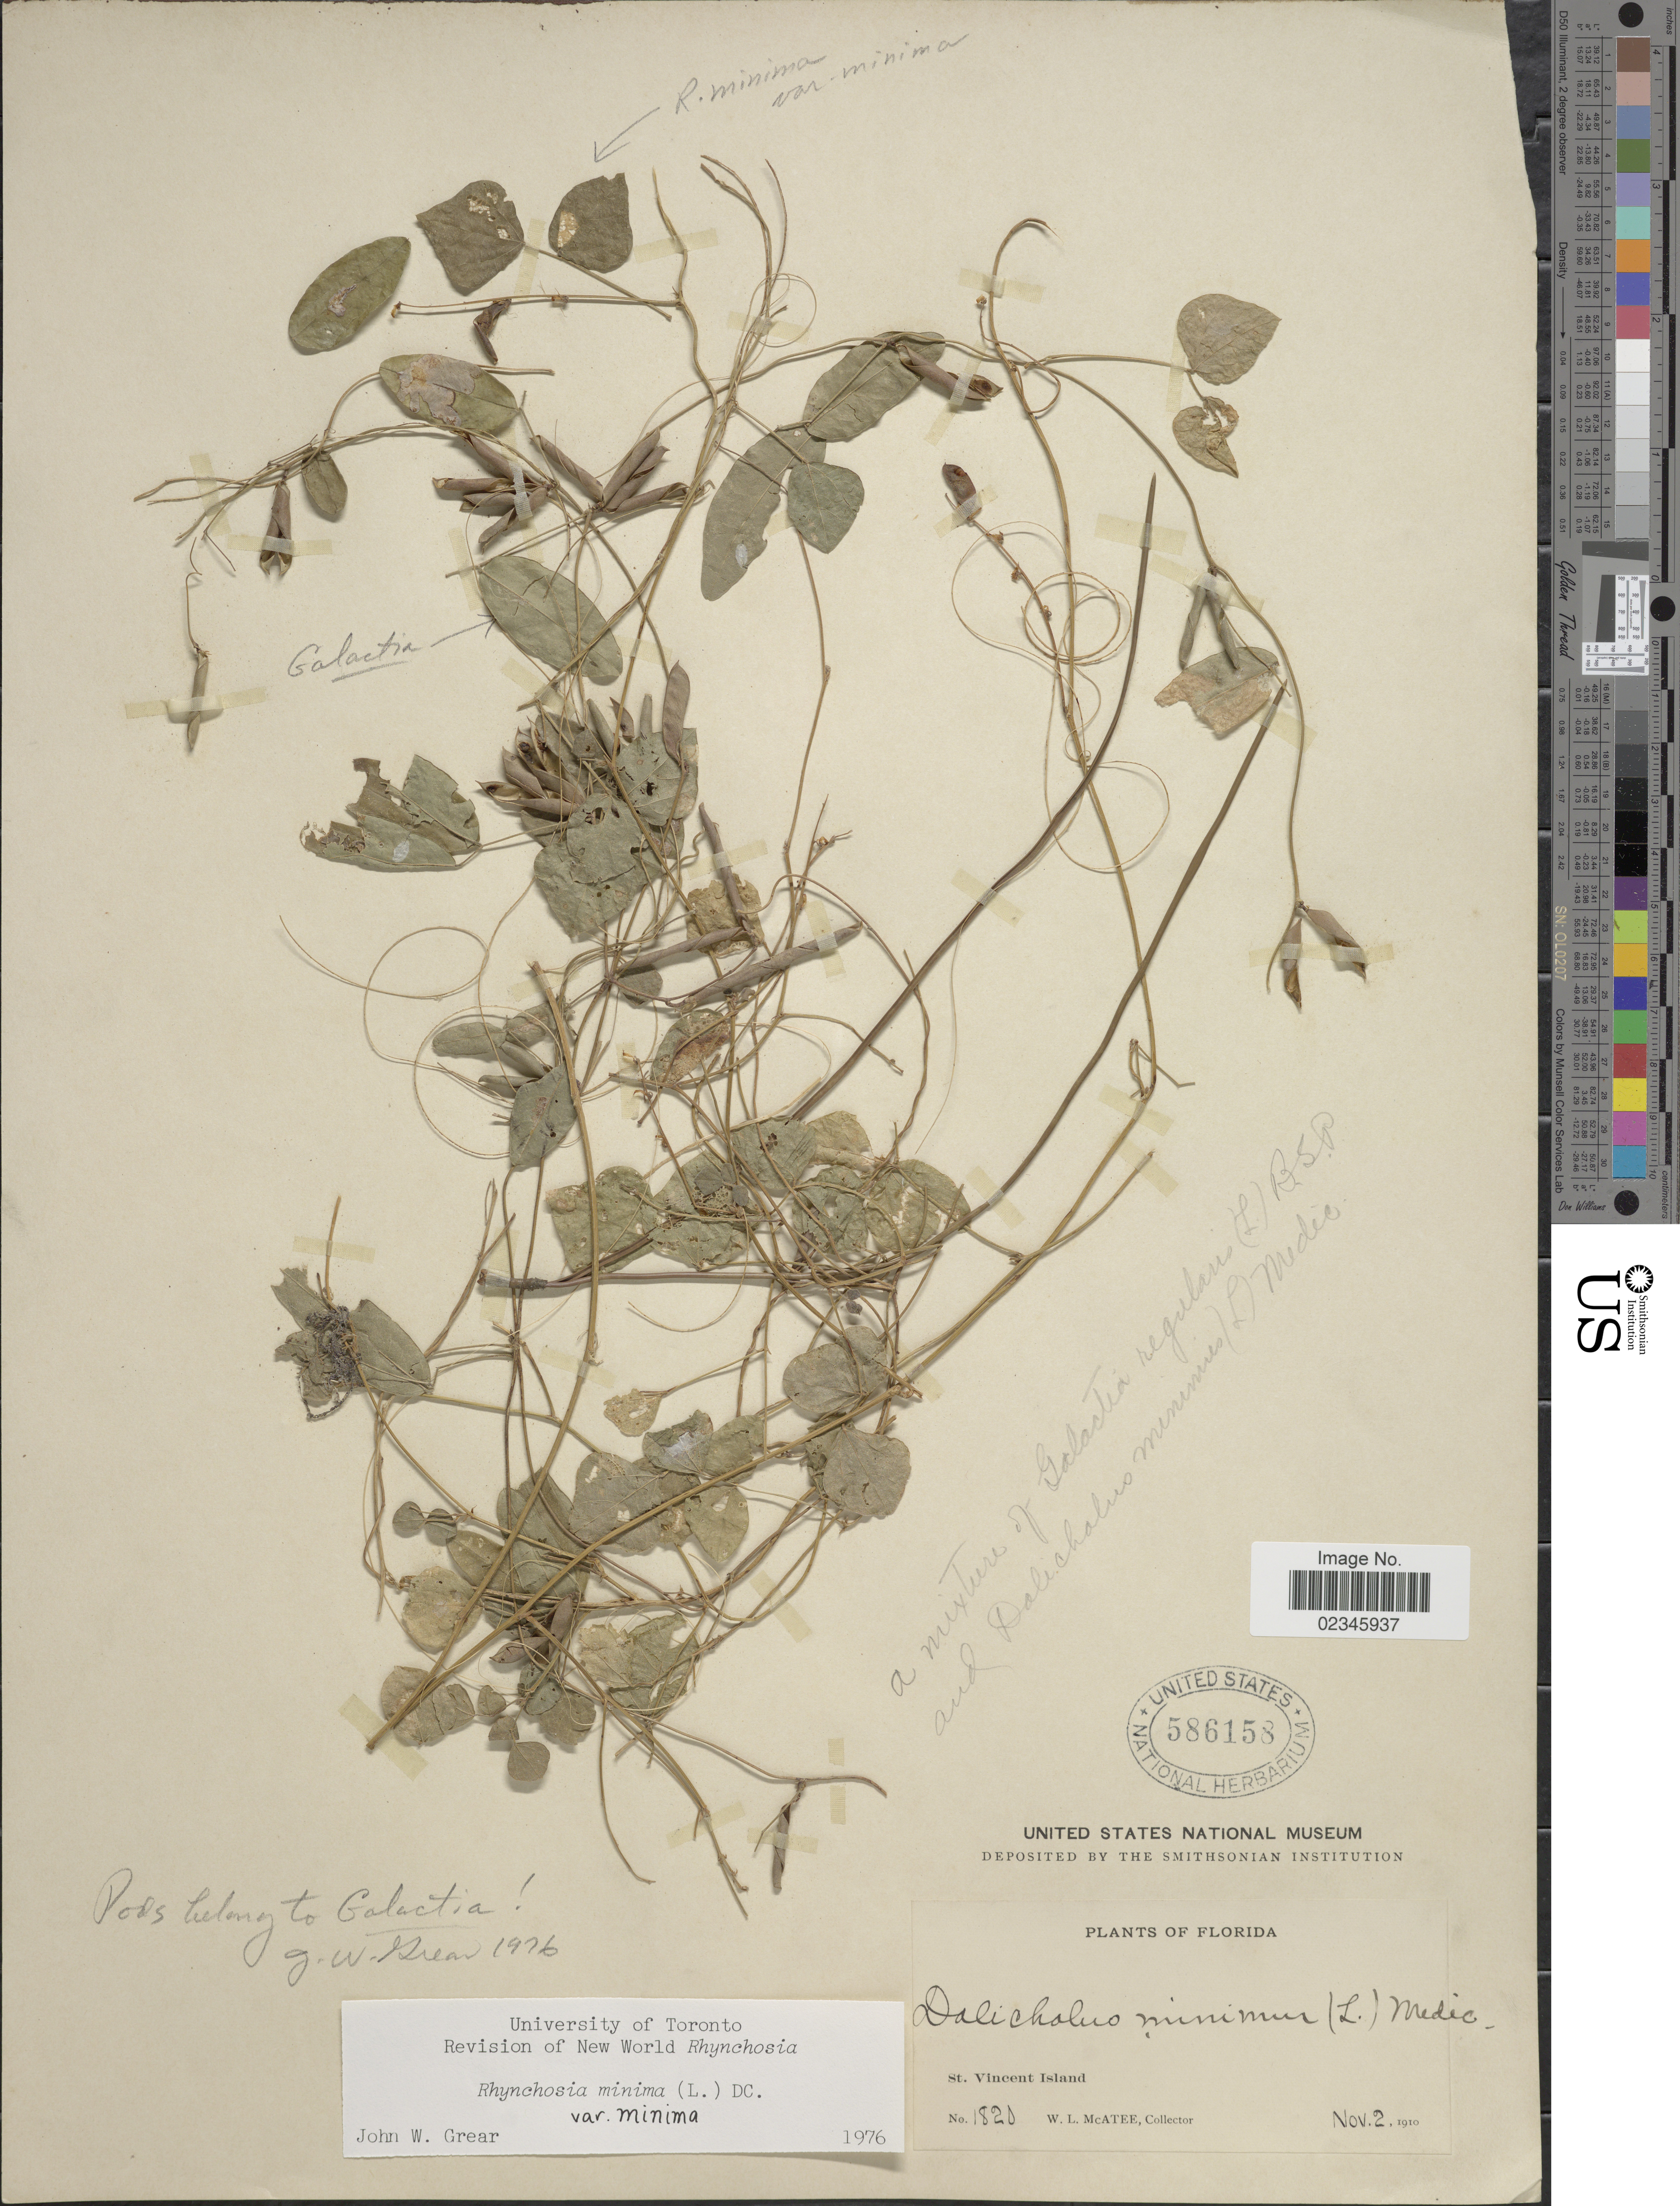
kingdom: Plantae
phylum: Tracheophyta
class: Magnoliopsida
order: Fabales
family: Fabaceae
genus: Rhynchosia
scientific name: Rhynchosia minima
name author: (L.) DC.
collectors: W. McAtee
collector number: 1820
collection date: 1910-11-02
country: United States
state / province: Florida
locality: St. Vincent Island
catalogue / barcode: US 586158